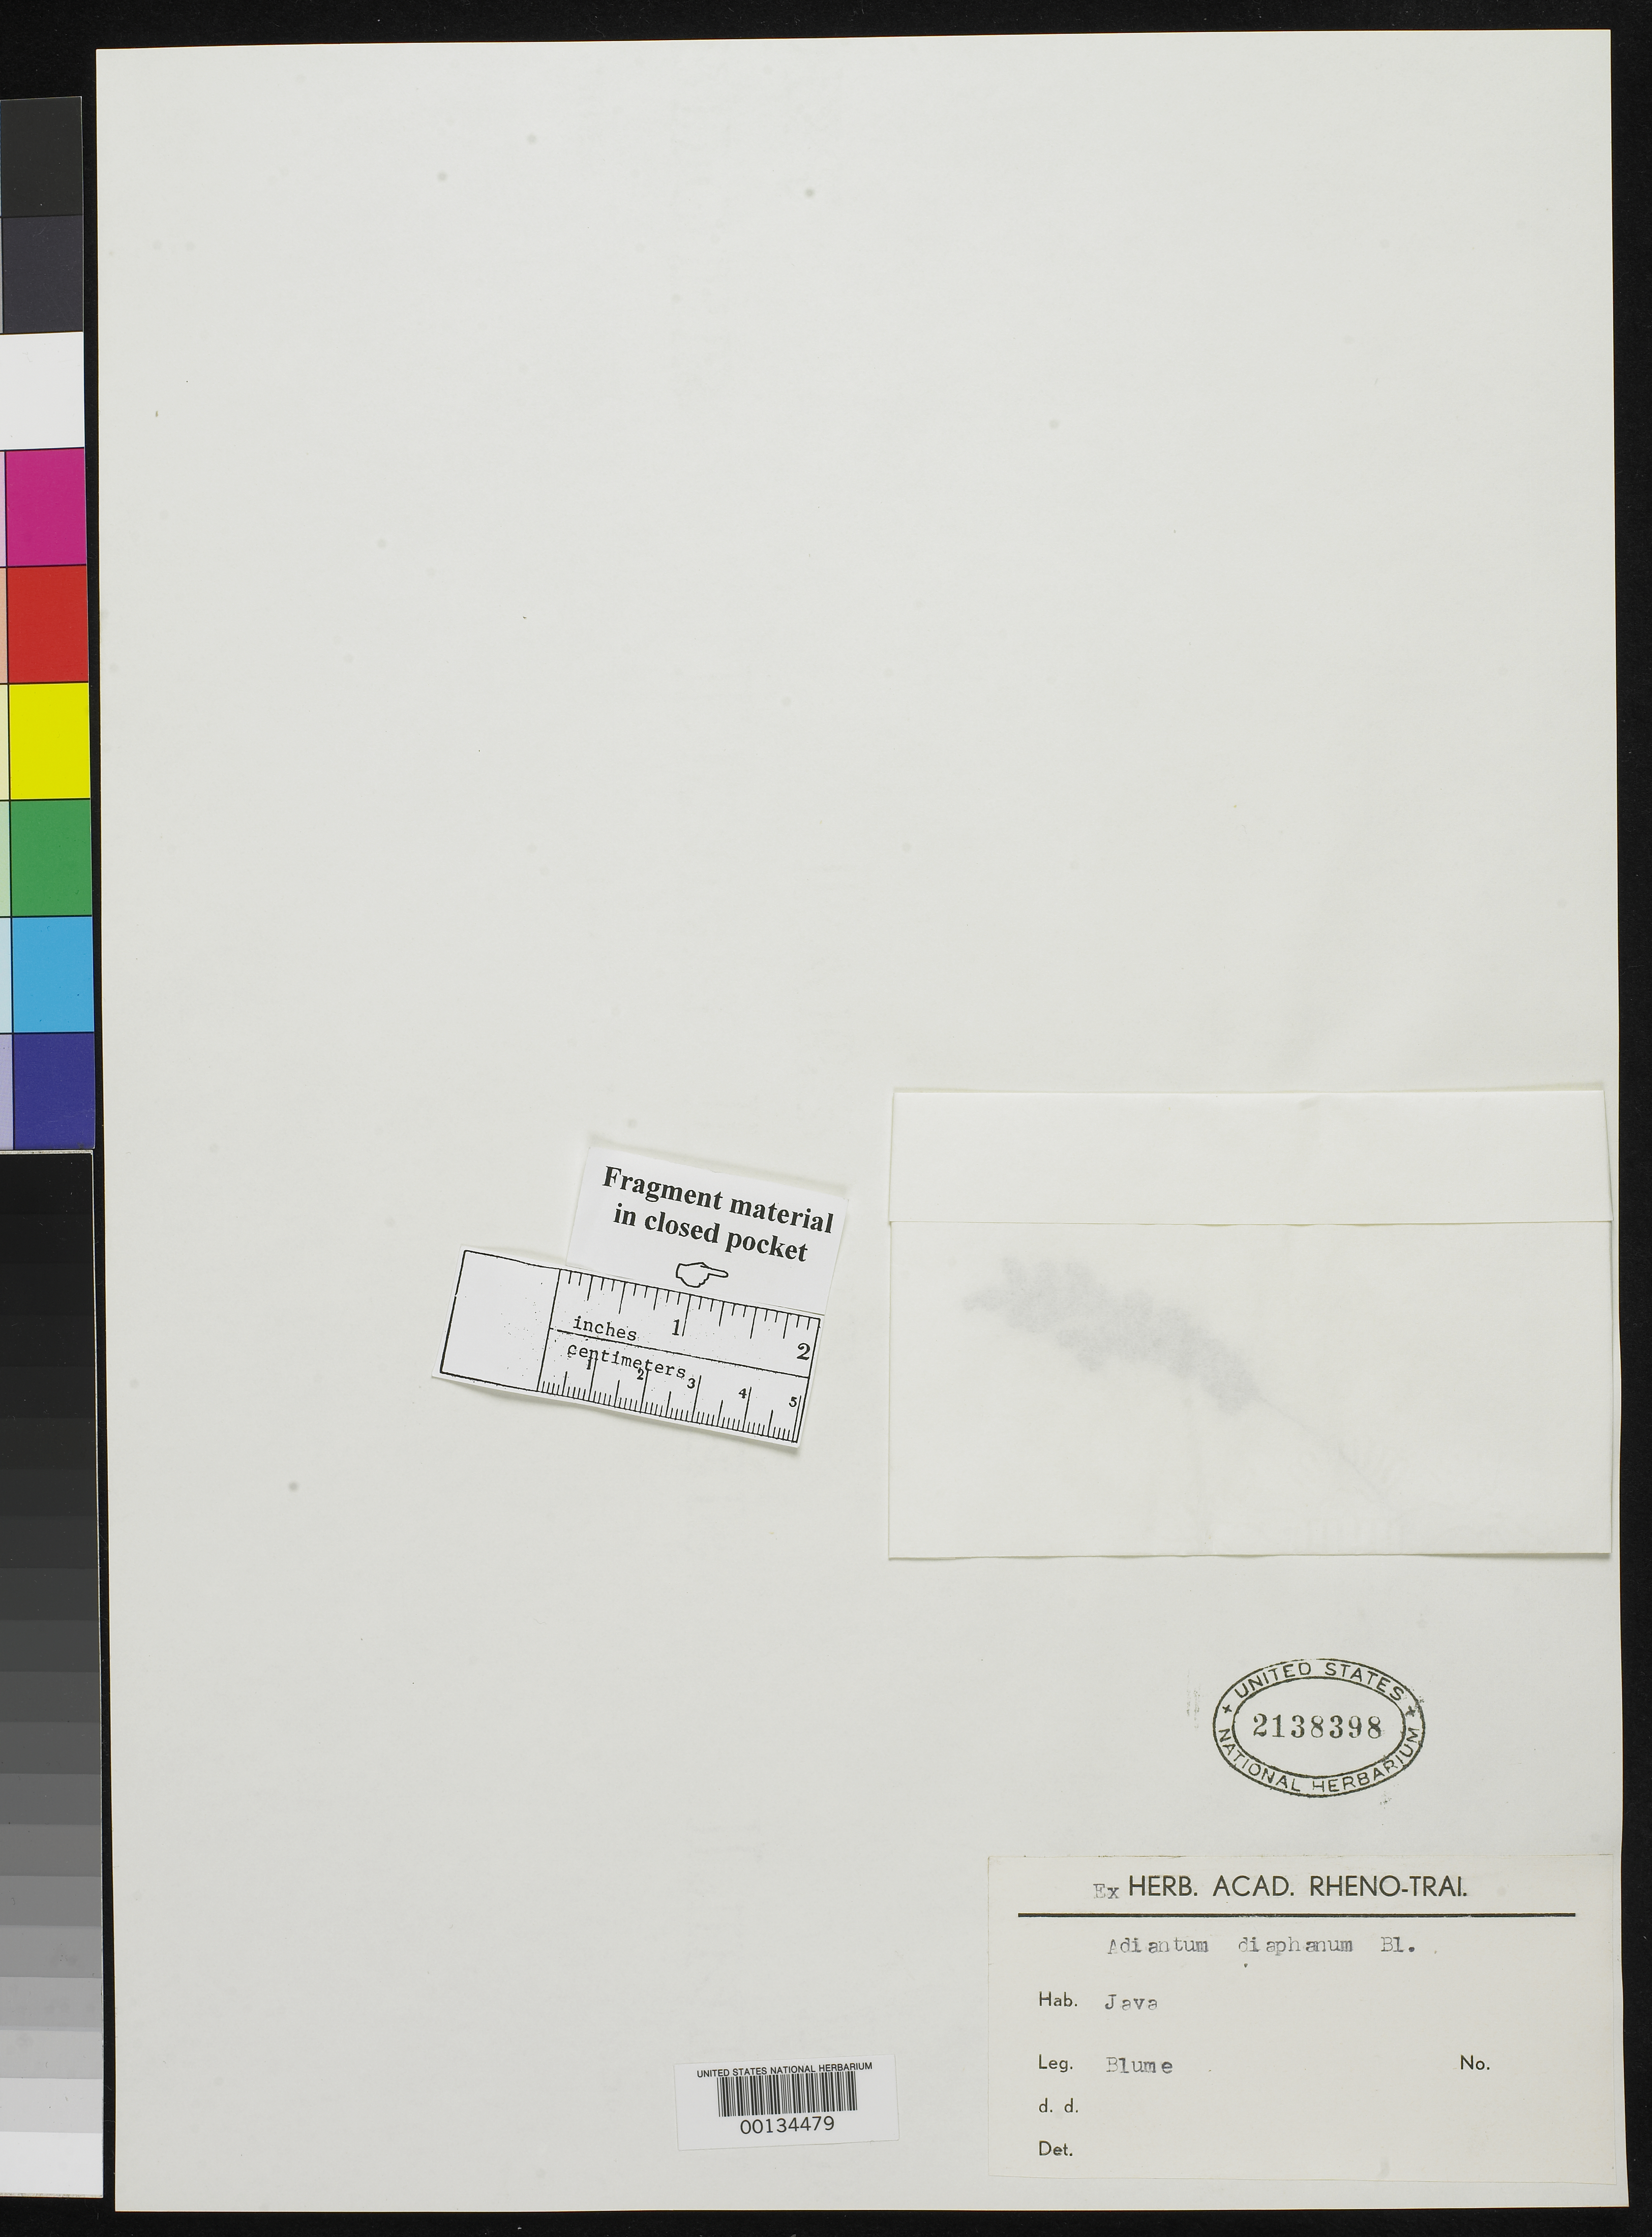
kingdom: Plantae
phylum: Tracheophyta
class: Polypodiopsida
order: Polypodiales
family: Pteridaceae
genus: Adiantum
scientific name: Adiantum diaphanum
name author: Blume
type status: Isotype Fragment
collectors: C. L. von Blume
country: Indonesia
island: Java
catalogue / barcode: US 2138398